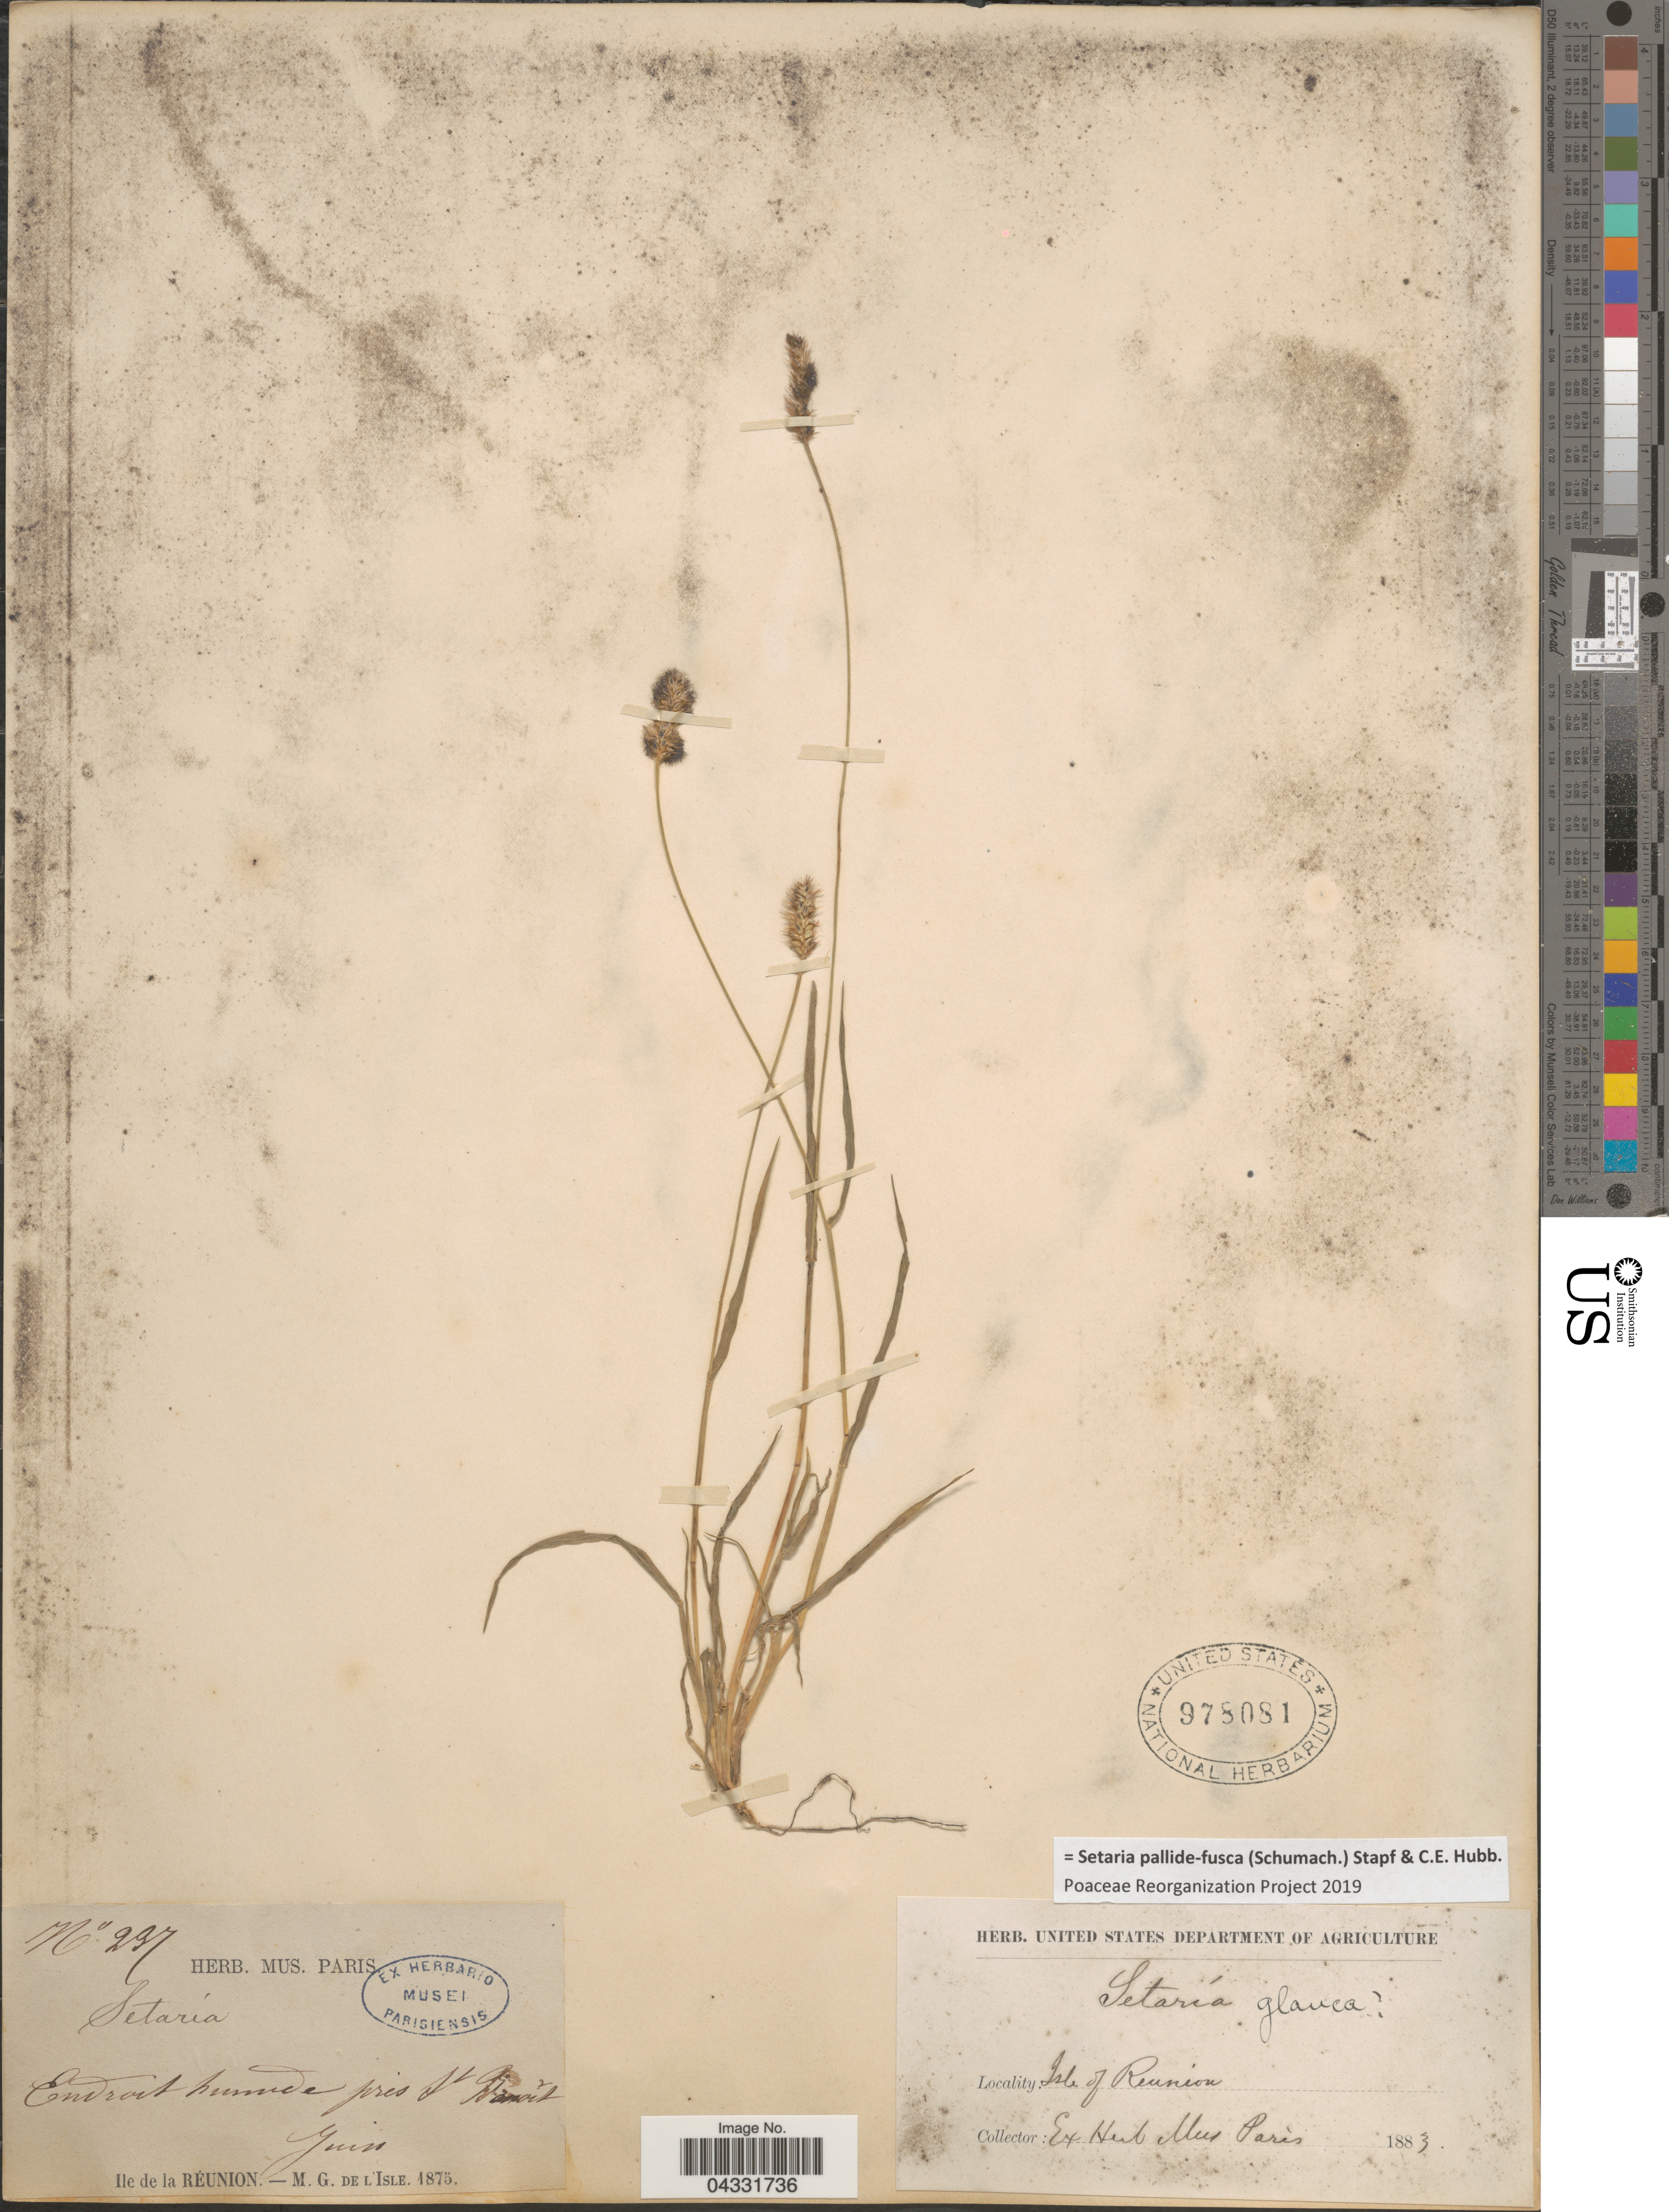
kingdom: Plantae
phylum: Tracheophyta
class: Liliopsida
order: Poales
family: Poaceae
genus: Setaria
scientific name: Setaria pallide-fusca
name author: (Schumach.) Stapf & C.E. Hubb.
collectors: M. L'Isle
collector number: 237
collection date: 1883-06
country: Reunion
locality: Endroit humide près St [illegible text]. Ile de la Reunion.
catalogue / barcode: US 978081